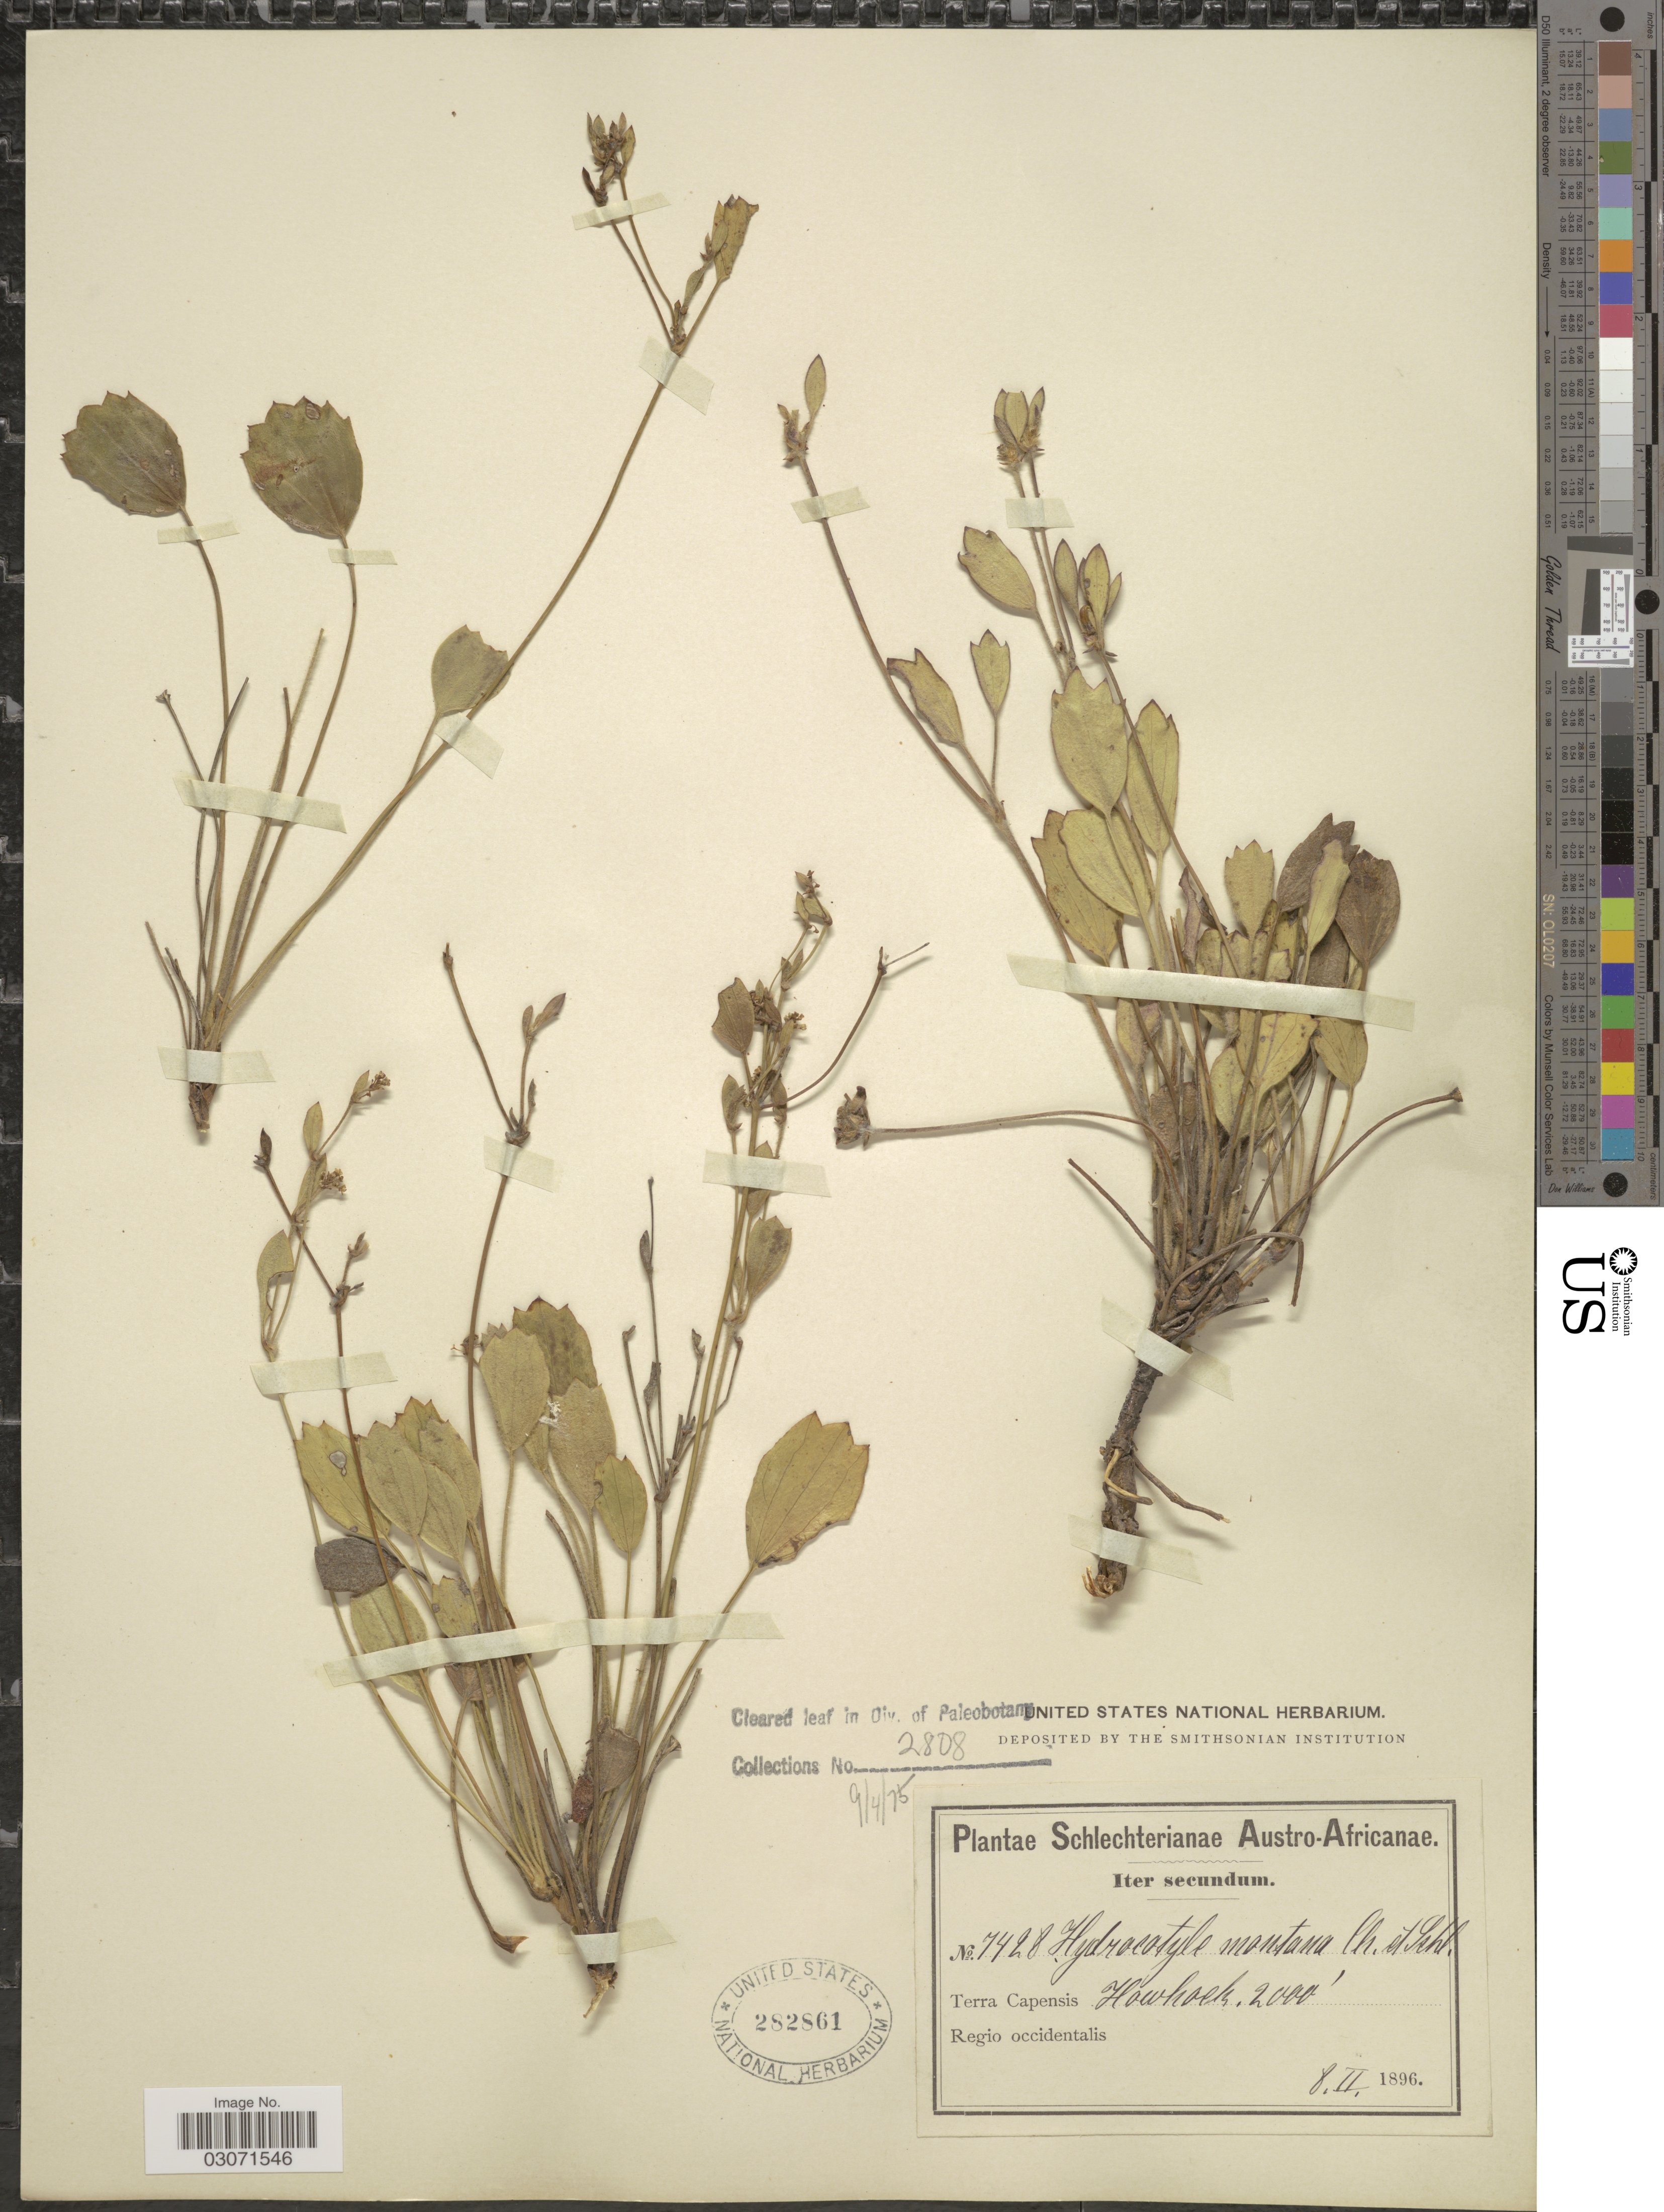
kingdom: Plantae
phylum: Tracheophyta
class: Magnoliopsida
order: Apiales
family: Araliaceae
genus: Hydrocotyle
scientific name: Hydrocotyle montana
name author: Cham. & Schltdl.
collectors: Schlechter, --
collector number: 7428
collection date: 1896-02-08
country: South Africa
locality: Austro-Africanae. Terra Capensis. Regio occidentalis. Howhoek.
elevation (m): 610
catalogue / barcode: US 282861